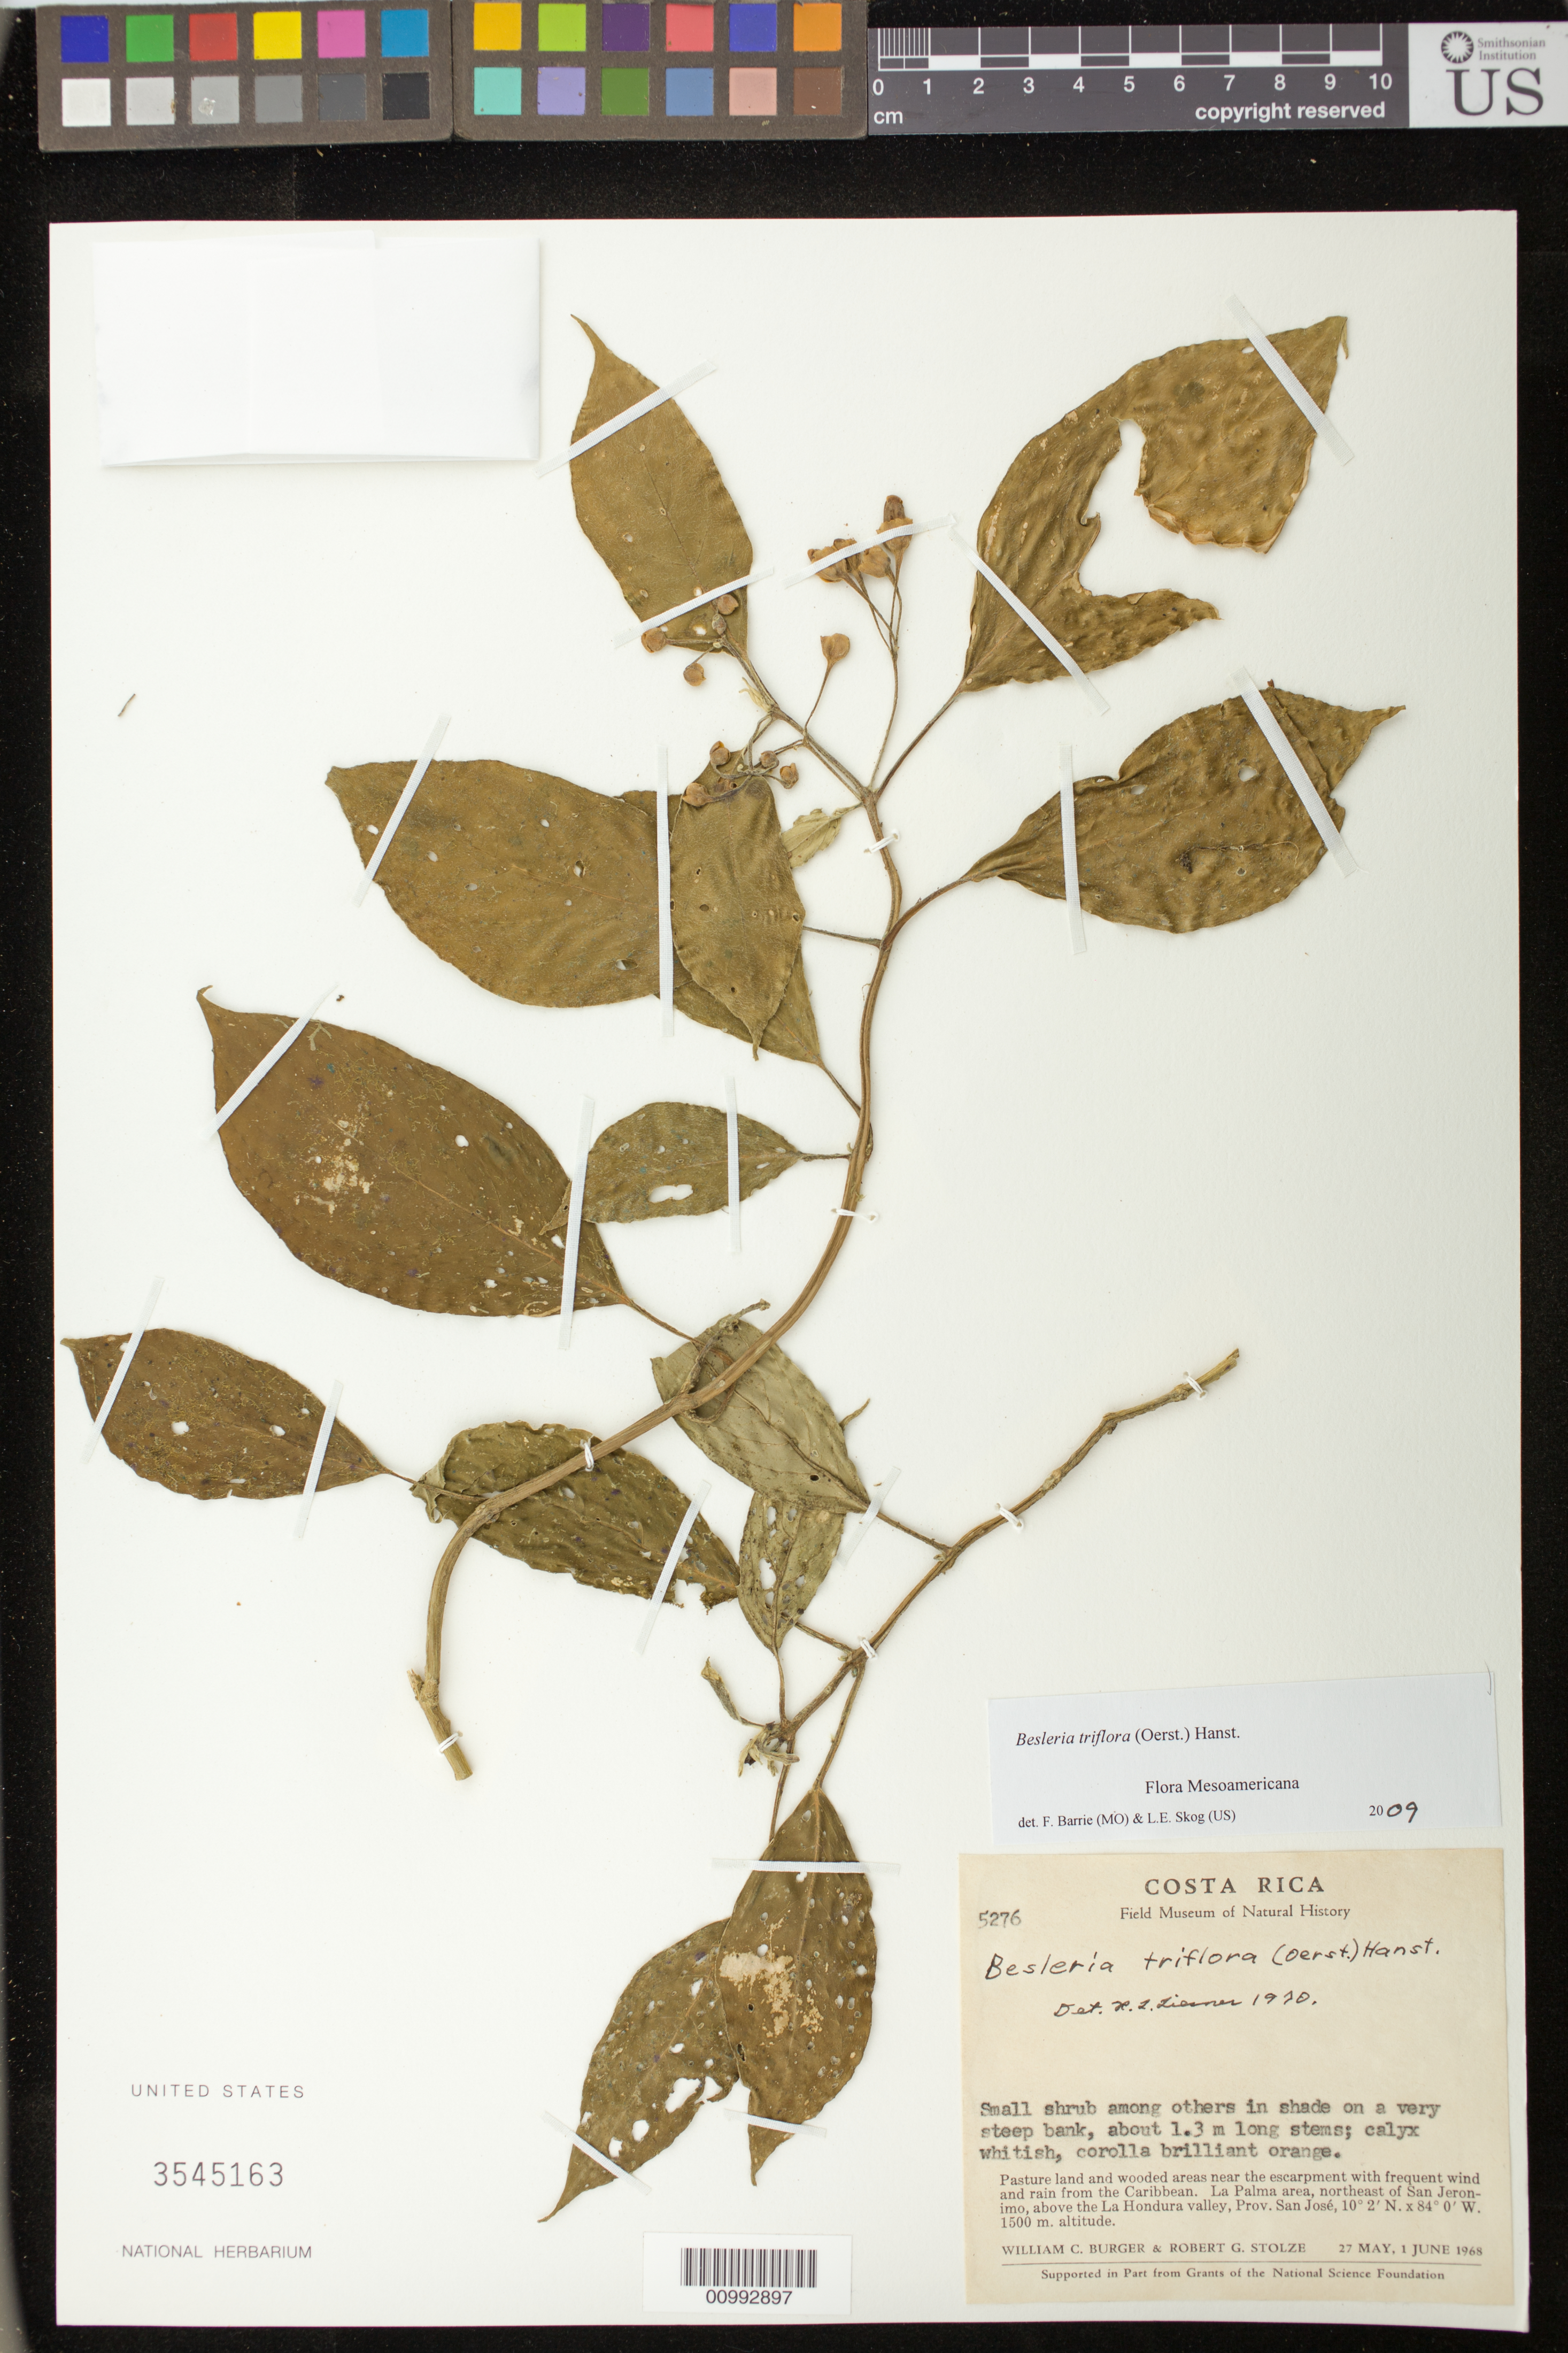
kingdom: Plantae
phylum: Tracheophyta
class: Magnoliopsida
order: Lamiales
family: Gesneriaceae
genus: Besleria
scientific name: Besleria triflora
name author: (Oerst.) Hanst.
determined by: Barrie, F. R.; Skog, Laurence E.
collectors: W. Burger & R. G. Stolze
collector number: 5276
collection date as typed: May-Jun 1968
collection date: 1968-05/1968-06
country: Costa Rica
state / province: San José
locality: La Palma area, NE of San Jeronimo, above the La Hondura Valley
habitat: Pasture land & wooded areas near the escarpment with frequent wind & rain from Caribbean, in shade on a very steep bank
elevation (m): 1500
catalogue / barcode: US 3545163